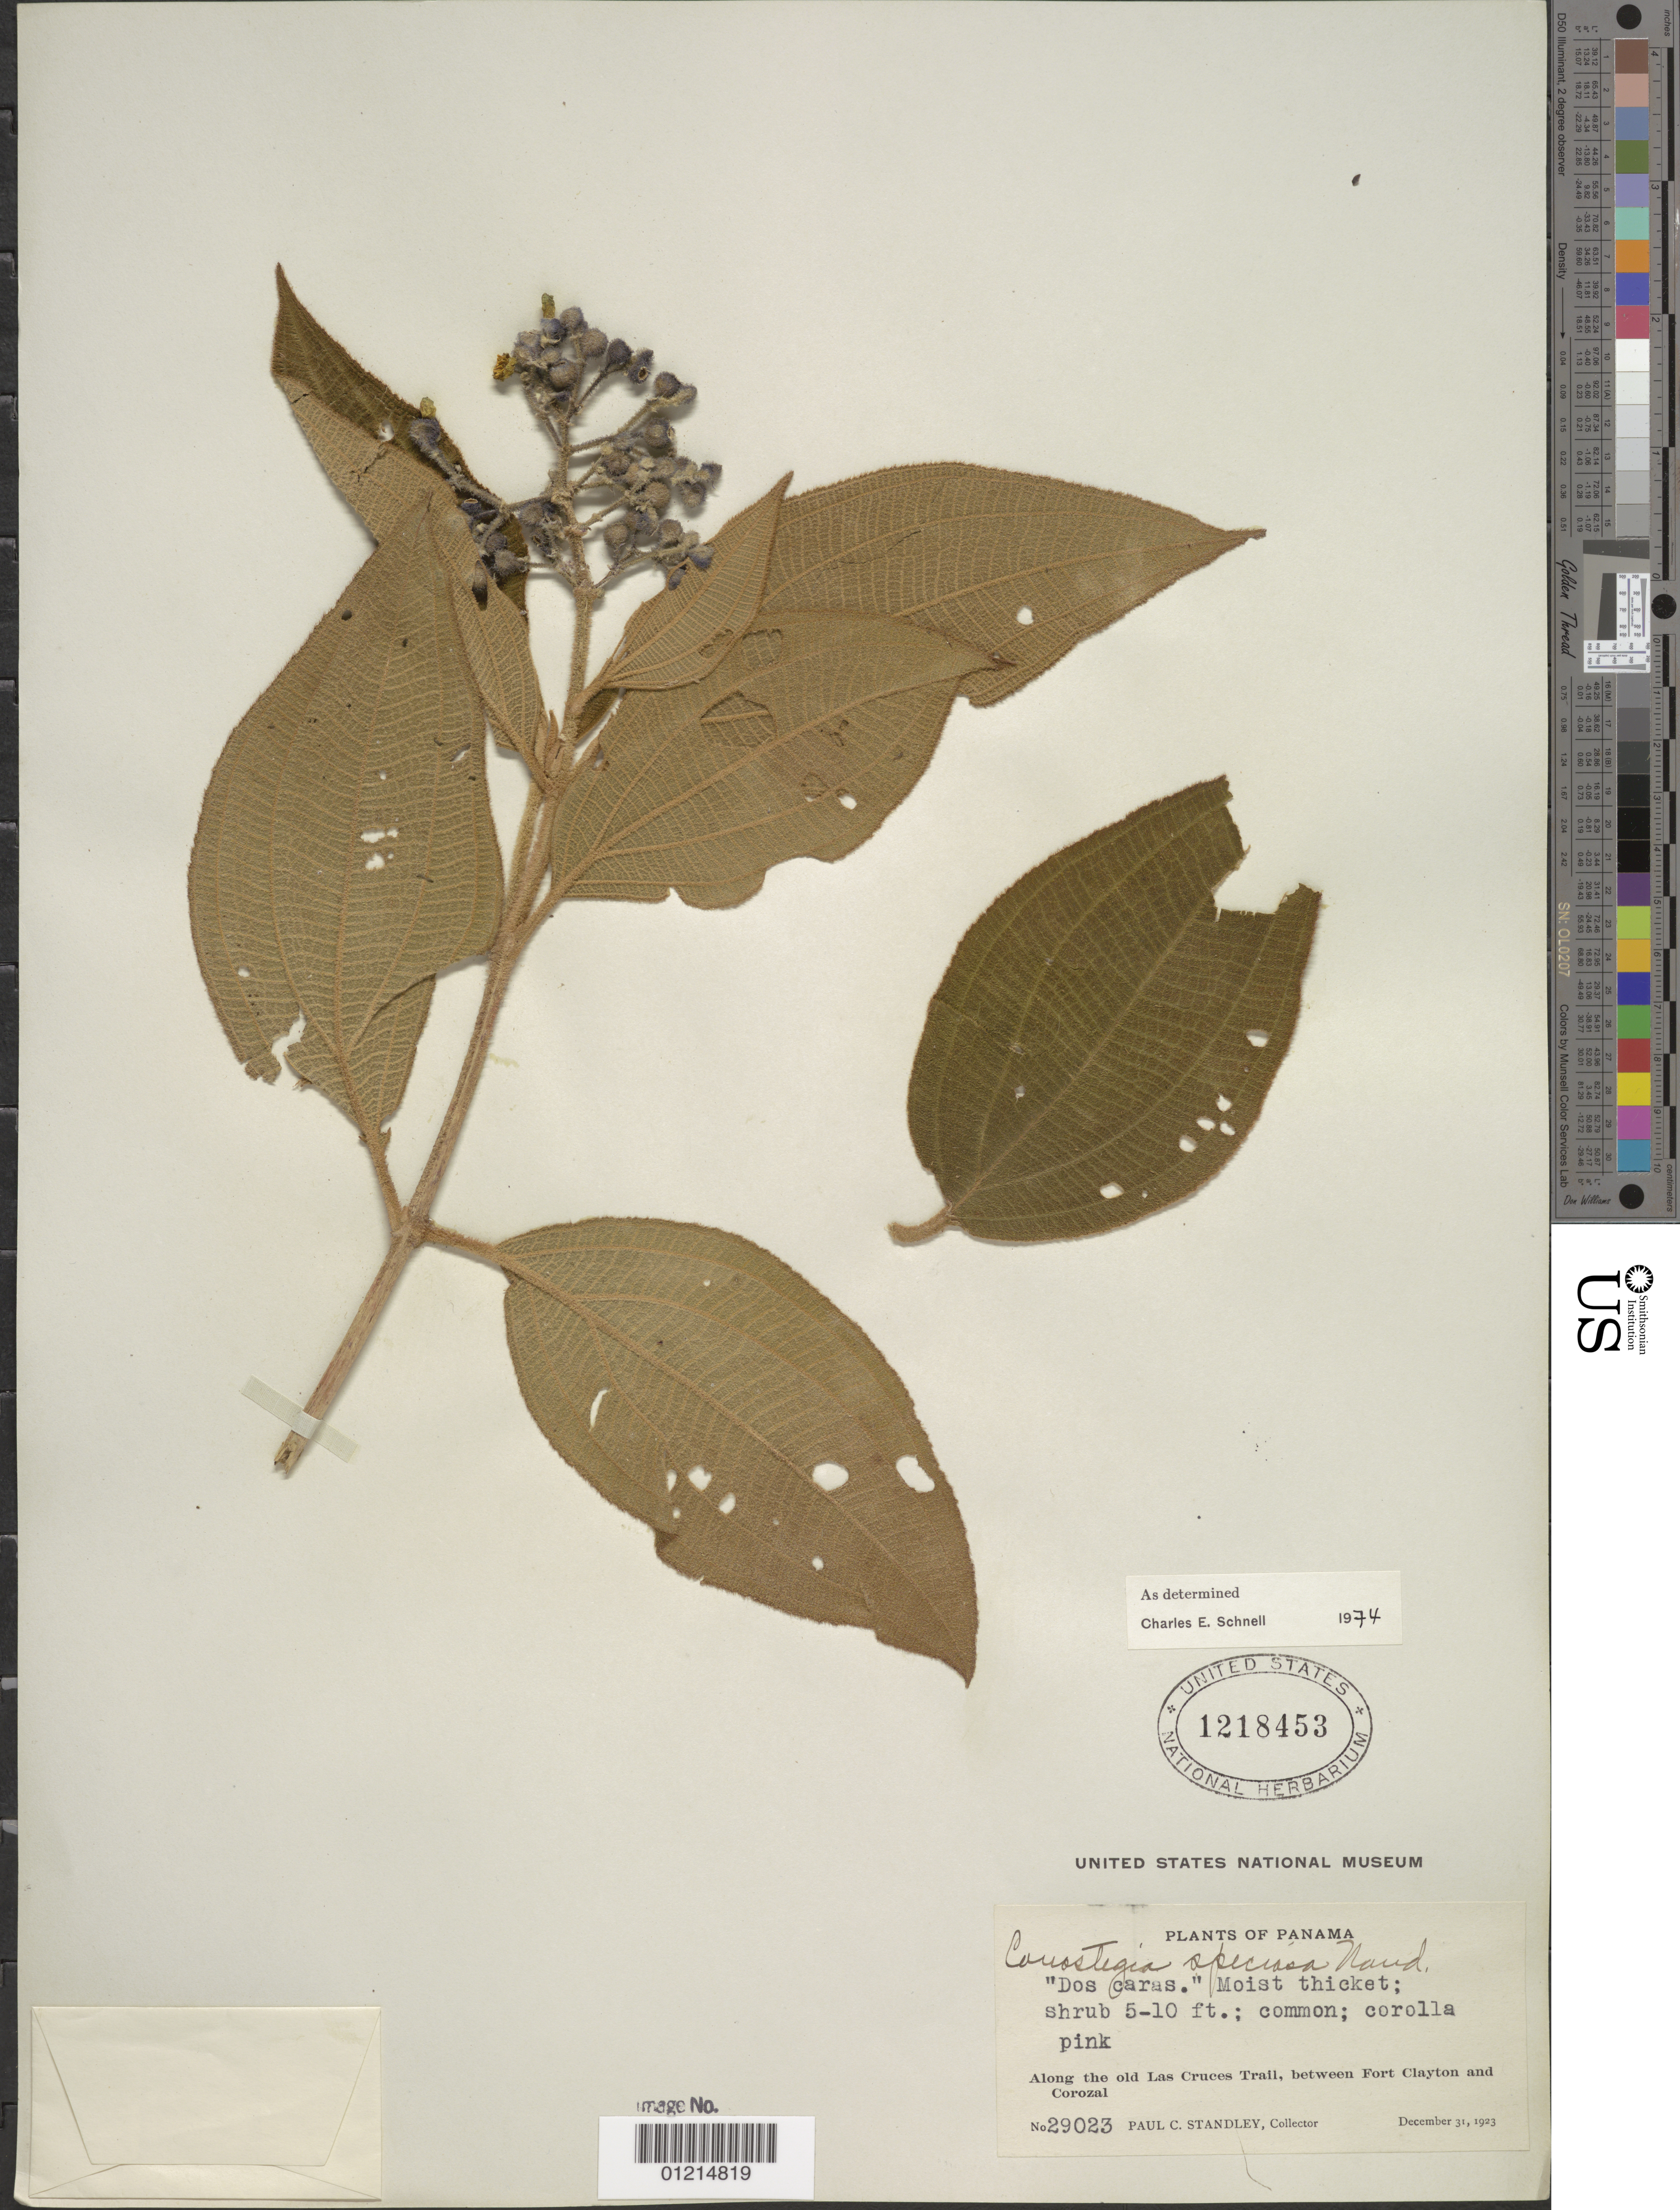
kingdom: Plantae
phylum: Tracheophyta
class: Magnoliopsida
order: Myrtales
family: Melastomataceae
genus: Conostegia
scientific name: Conostegia speciosa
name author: Naudin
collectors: P. C. Standley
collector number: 29023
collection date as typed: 31 Dec 1923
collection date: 1923-12-31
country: Panama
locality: Along the old Las Cruces Trail, between Fort Clayton and Corozal.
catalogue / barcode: US 1218453